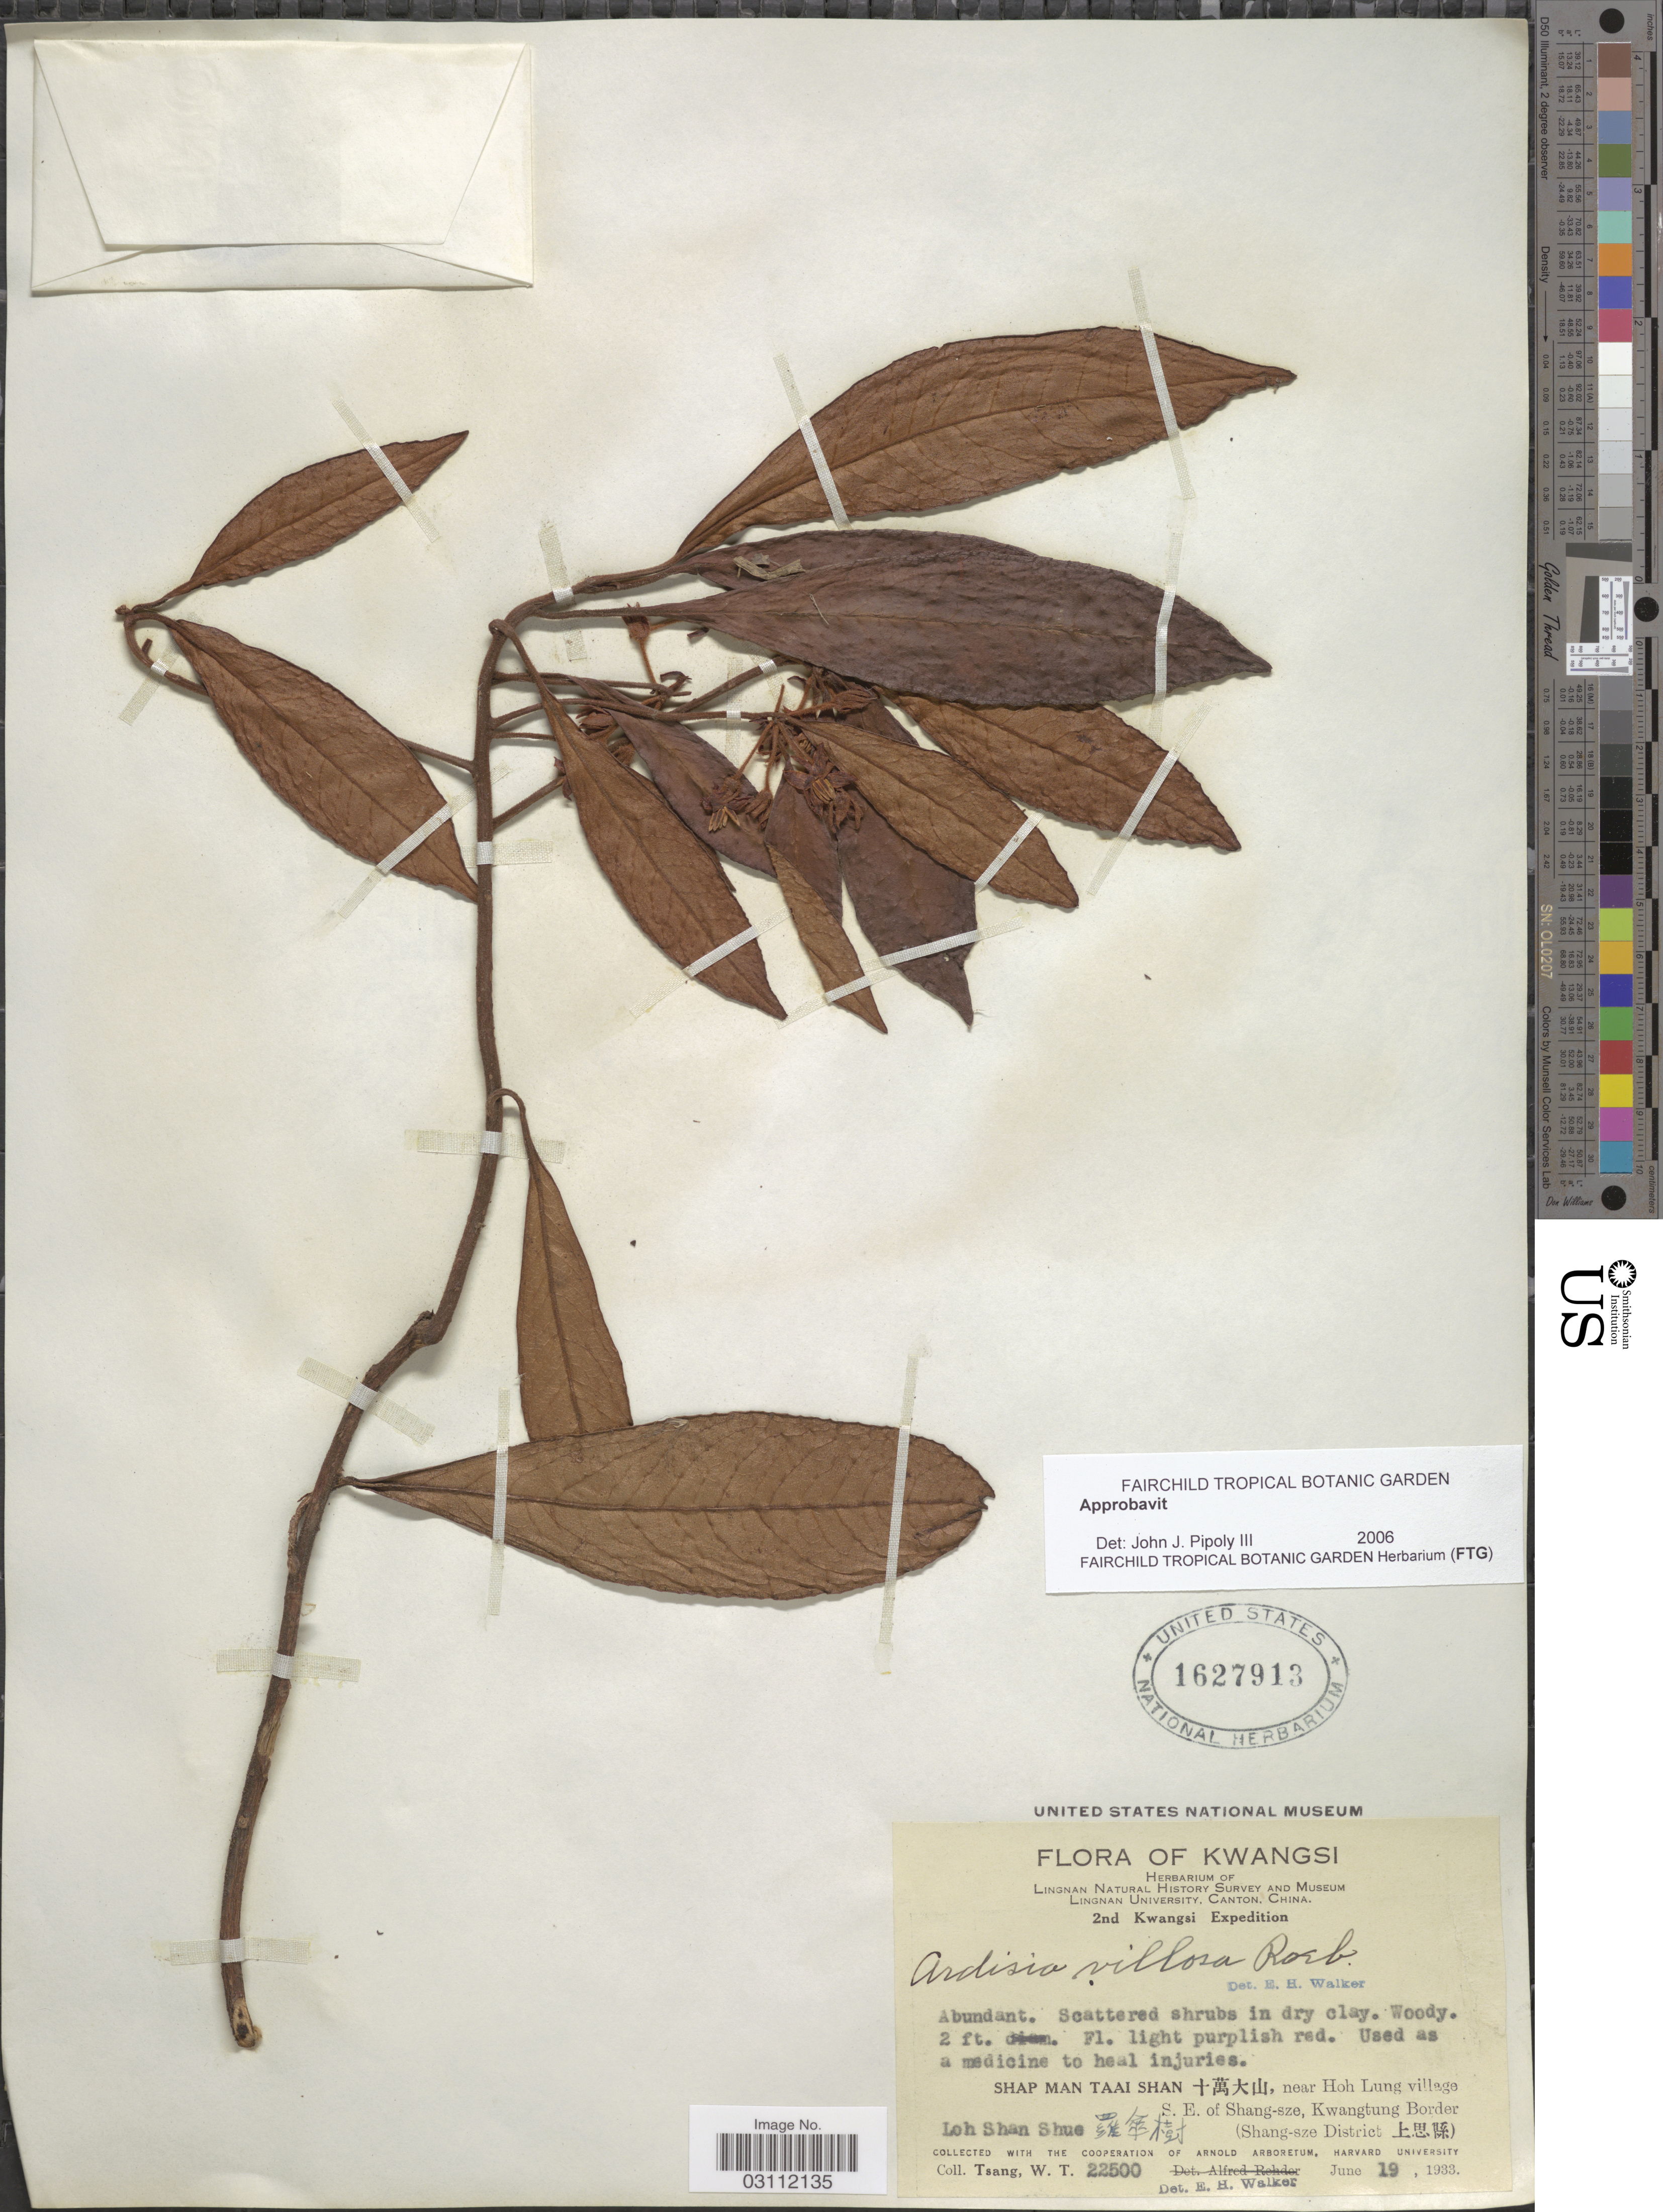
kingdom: Plantae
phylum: Tracheophyta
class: Magnoliopsida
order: Ericales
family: Primulaceae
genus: Ardisia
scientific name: Ardisia villosa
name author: Roxb.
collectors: W. T. Tsang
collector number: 22500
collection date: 1933-06-19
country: China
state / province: Guangxi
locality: Kwangsi, Shap Man Taai Shan, near Huh Lung village, S.E. of Shang-sze, Kwangtung Border (Shang-sze District), Loh Shan Shue.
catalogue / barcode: US 1627913